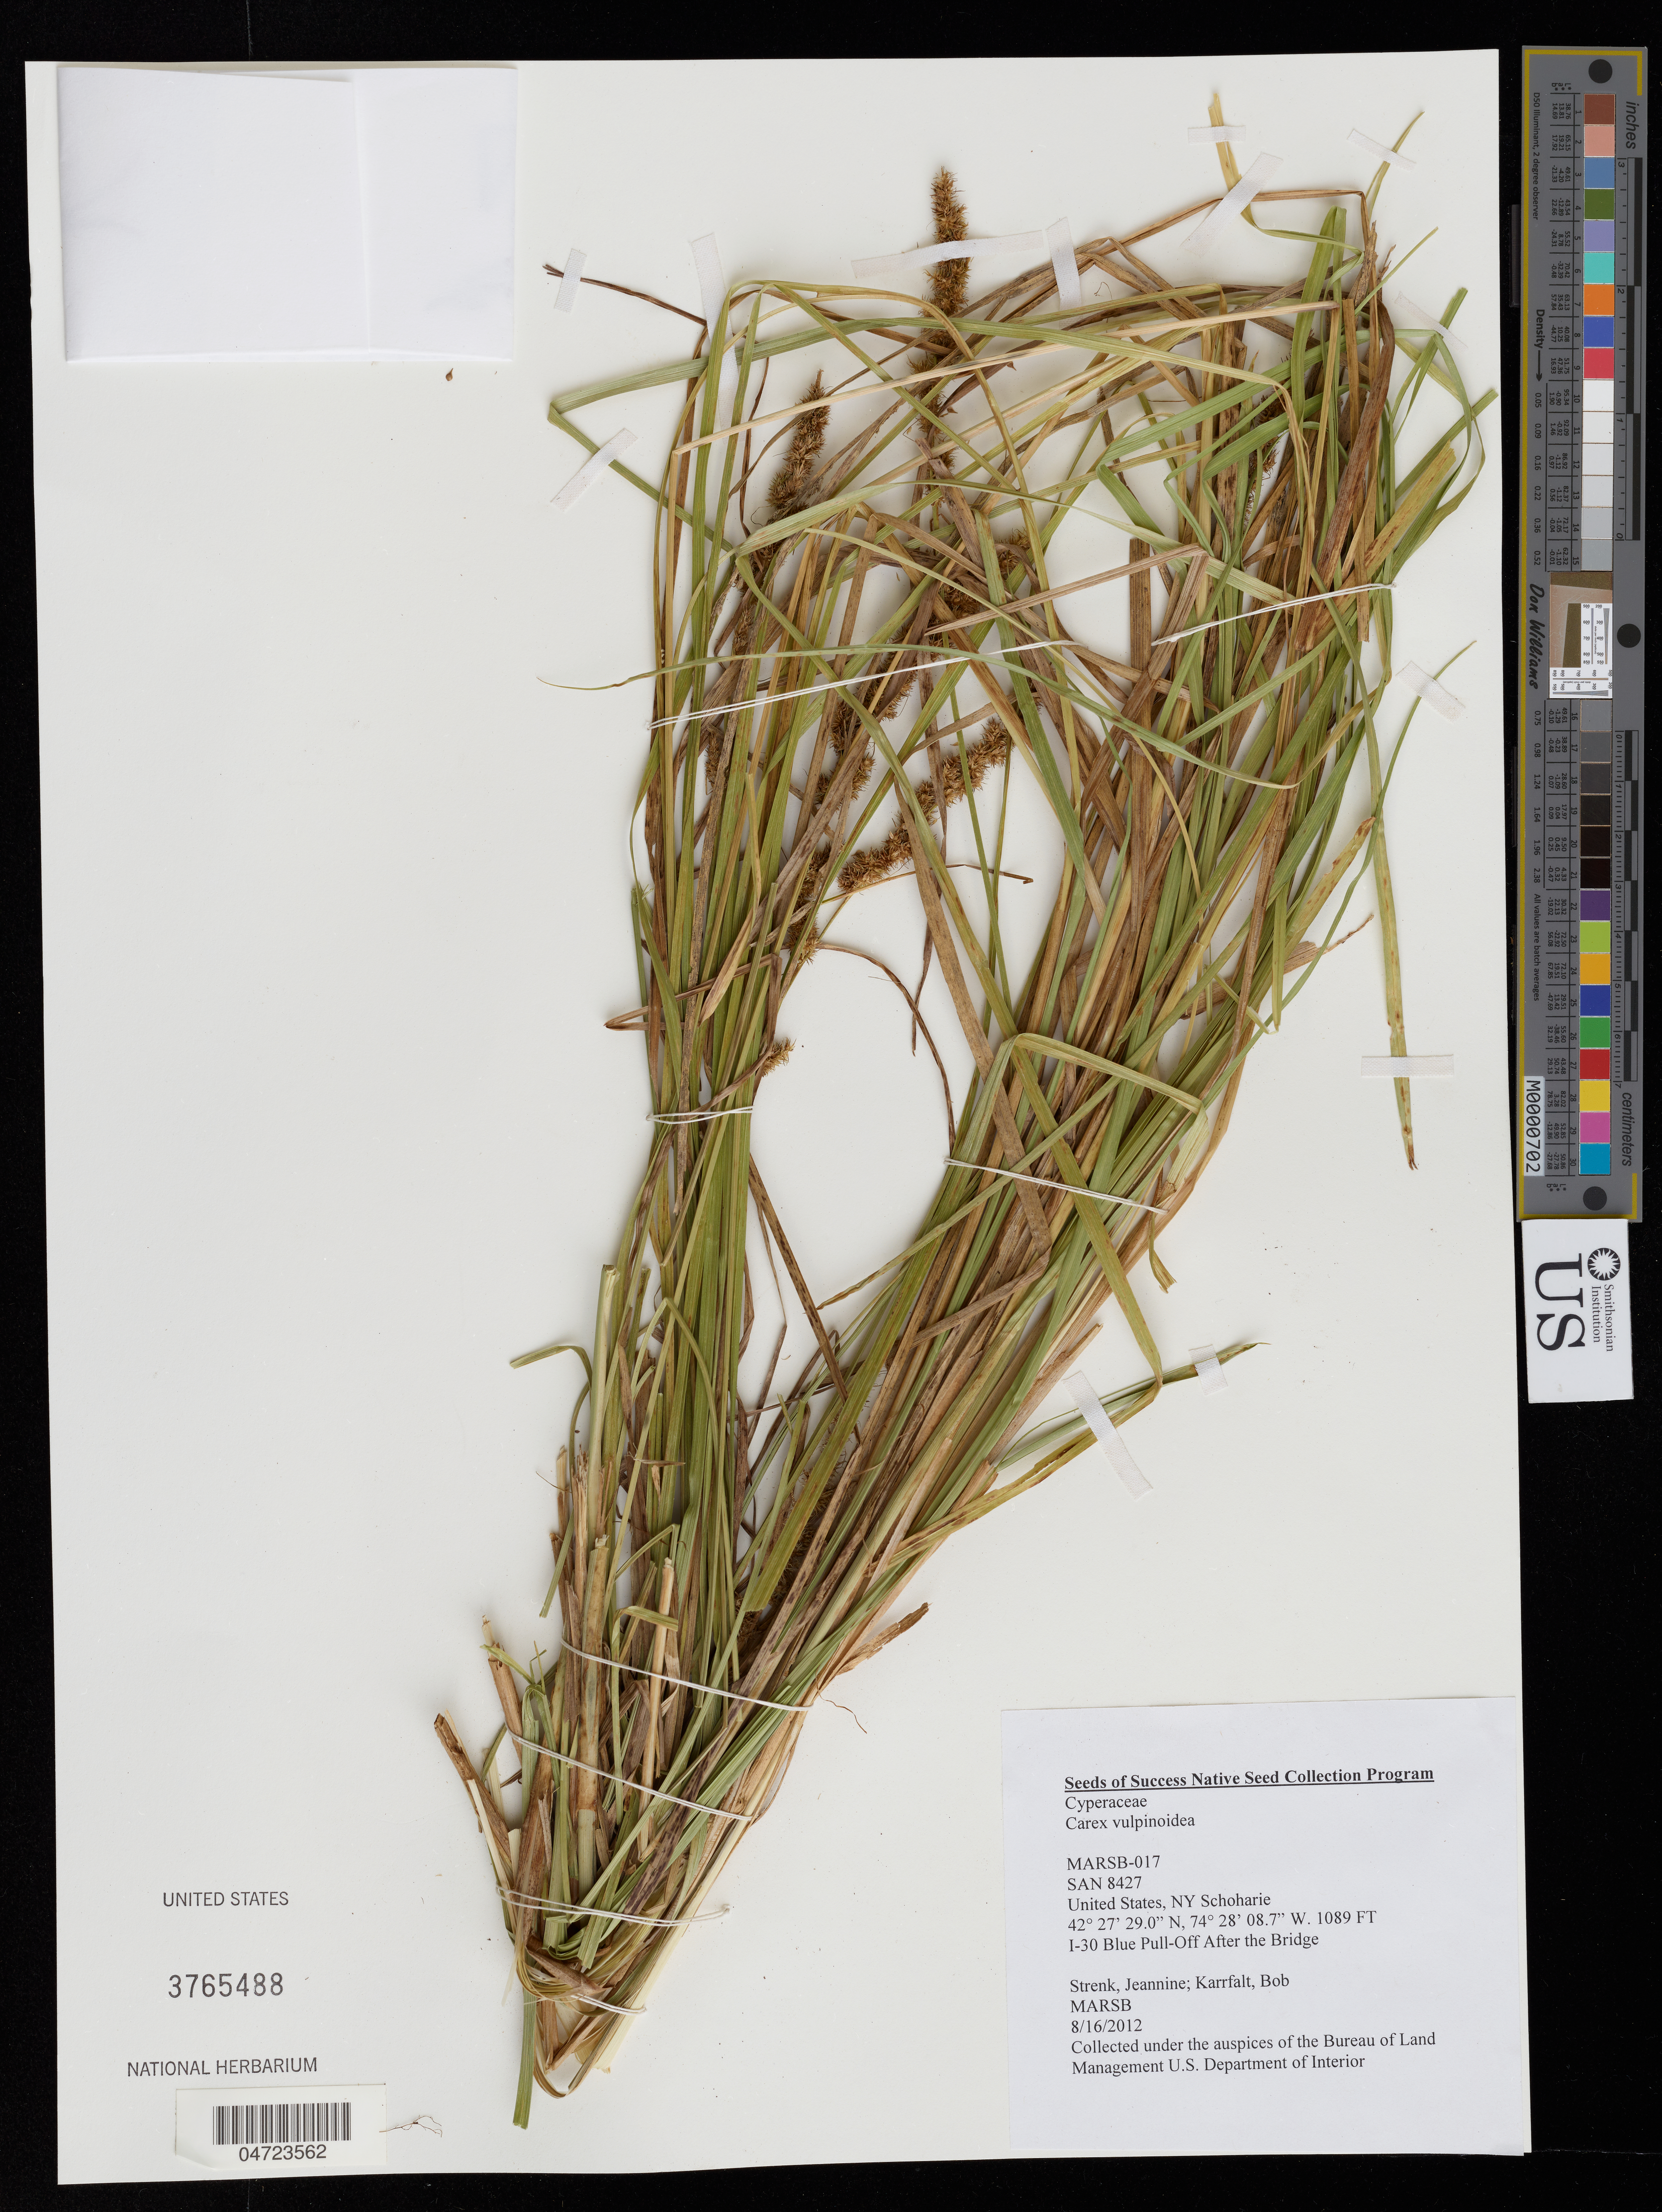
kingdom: Plantae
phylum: Tracheophyta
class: Liliopsida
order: Poales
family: Cyperaceae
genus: Carex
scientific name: Carex vulpinoidea Michx.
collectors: J. Strenk & B. Karrfalt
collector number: MARSB-017/SAN8427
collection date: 2012-08-16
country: United States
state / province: New York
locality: Schoharie. I-30 Blue Pull-Off After the Bridge.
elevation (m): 332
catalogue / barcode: US 3765488